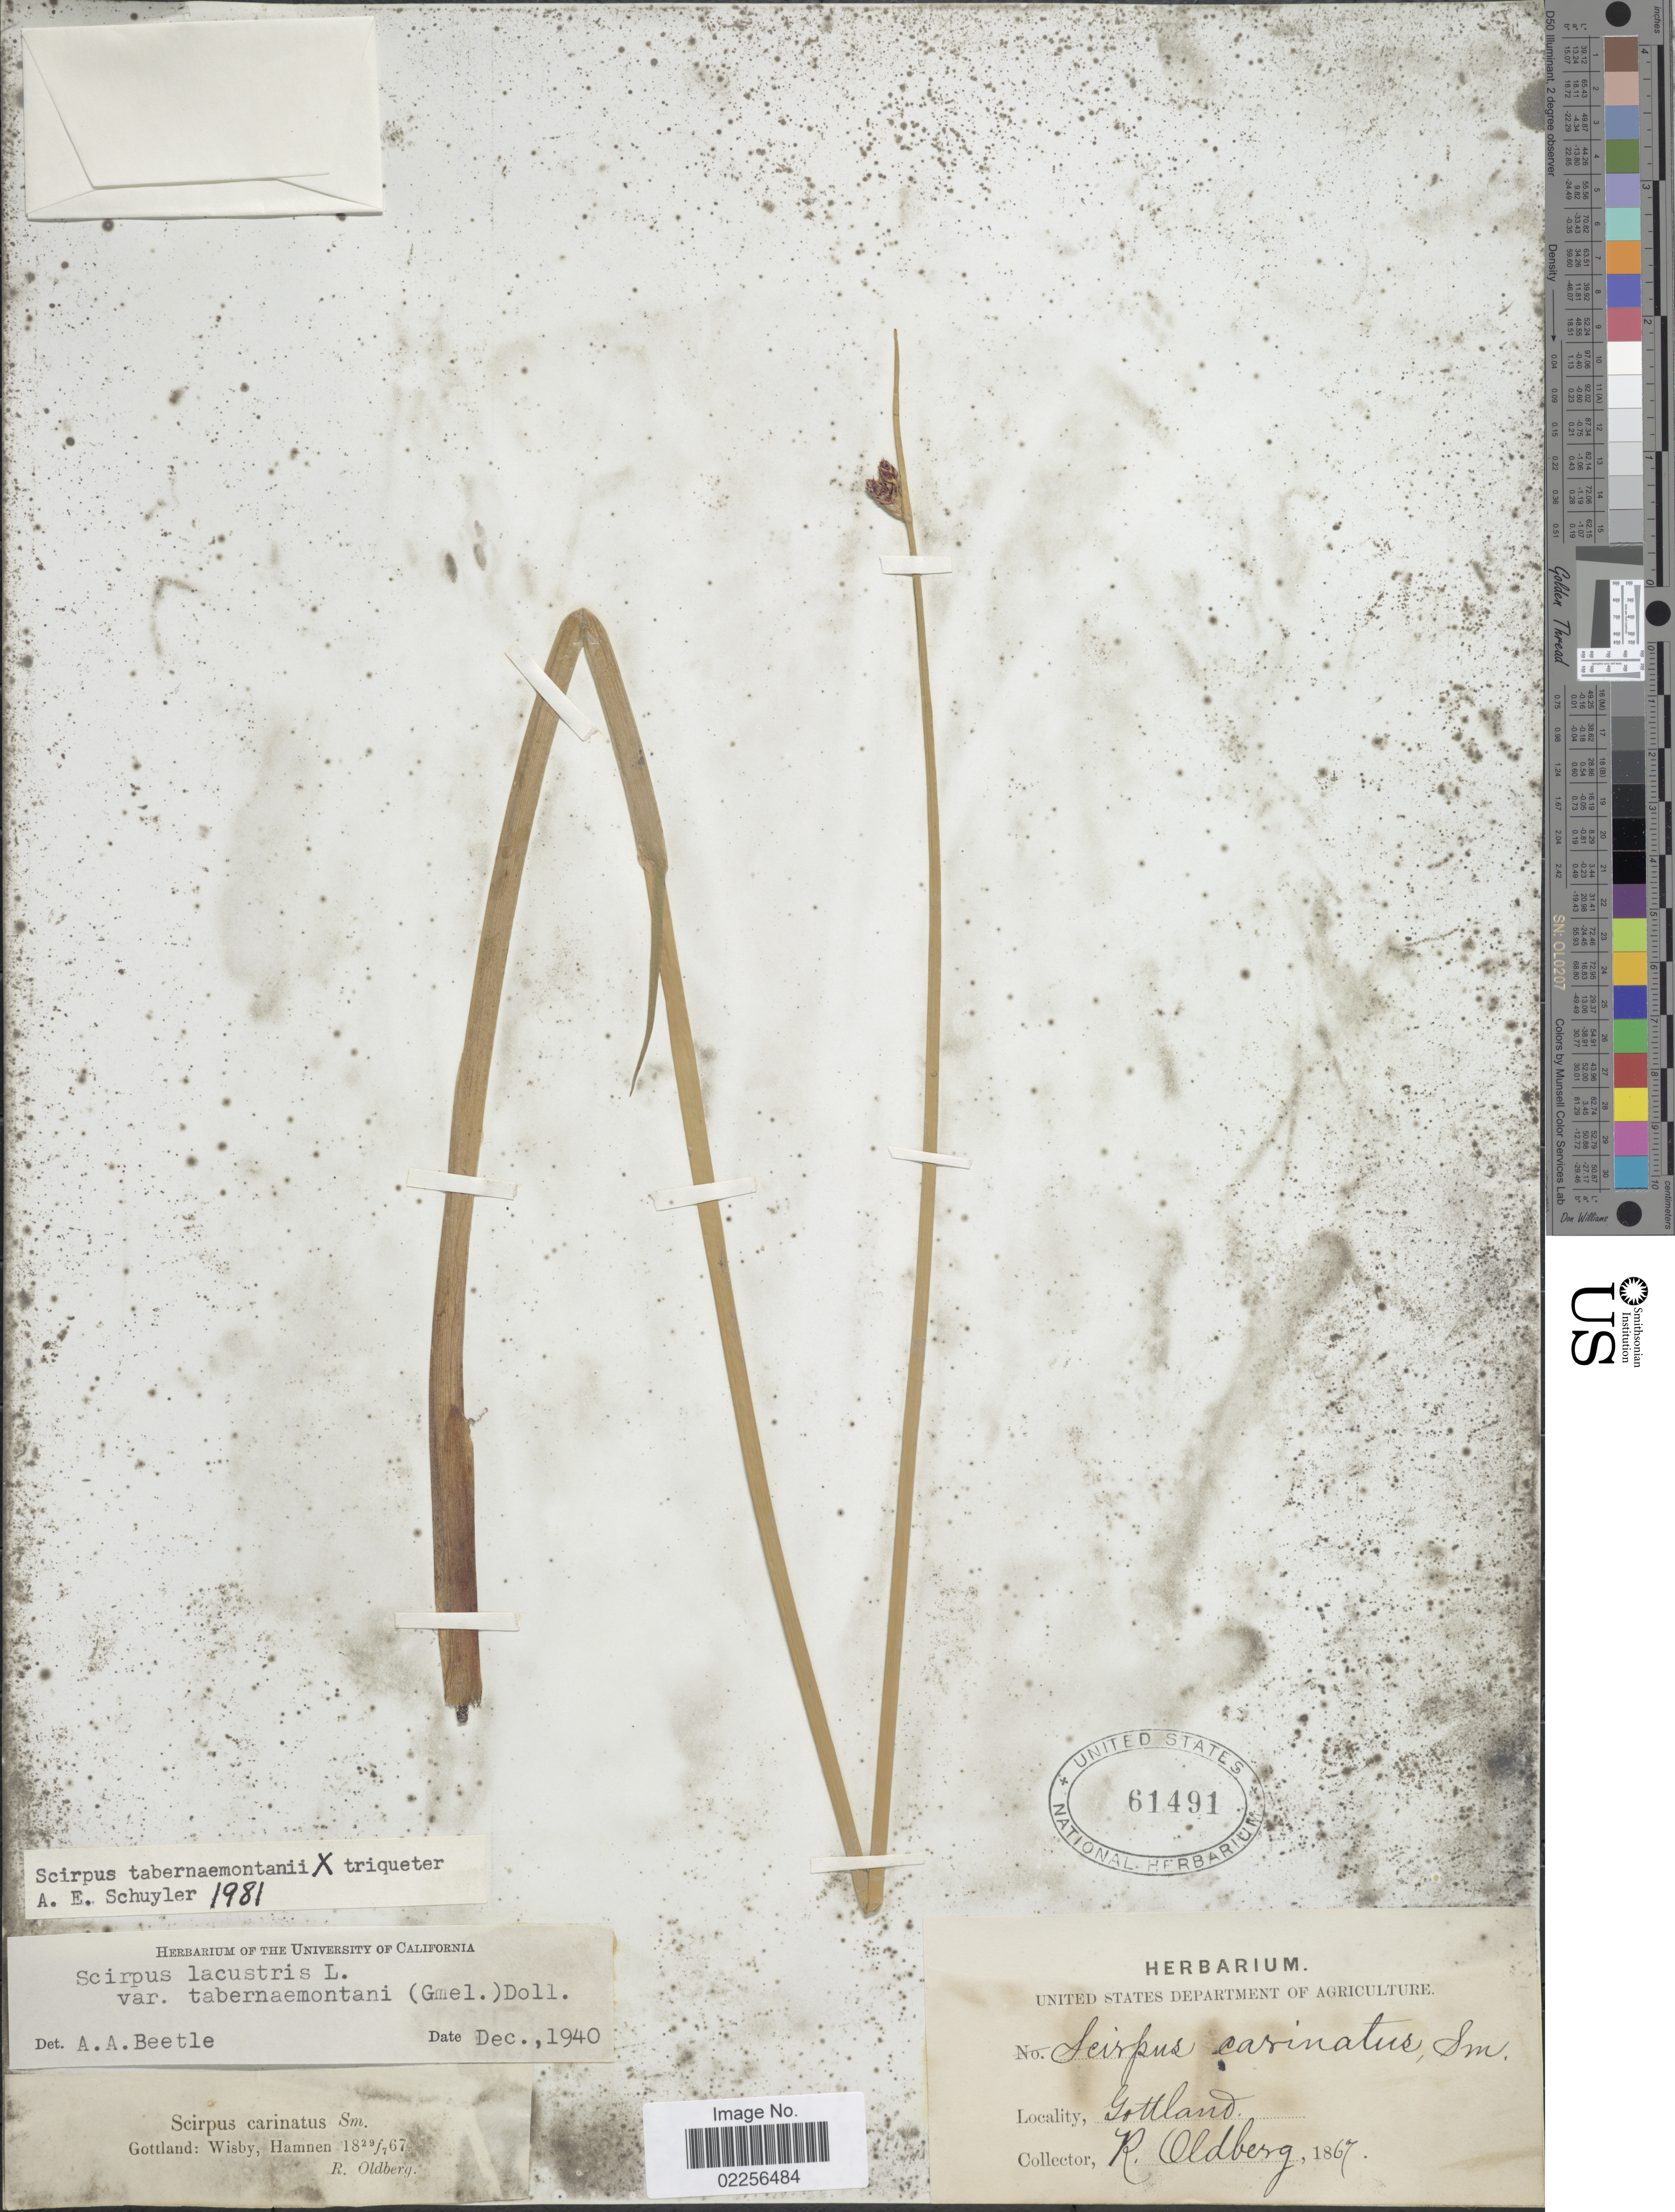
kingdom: Plantae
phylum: Tracheophyta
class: Liliopsida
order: Poales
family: Cyperaceae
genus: Schoenoplectus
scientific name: Schoenoplectus tabernaemontani x S. triqueter (L.) Palla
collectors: R. Oldberg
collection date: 1867-07-29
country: Sweden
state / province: Gotland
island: Gotland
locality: Gottland, Wisby, Hamnen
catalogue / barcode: US 61491